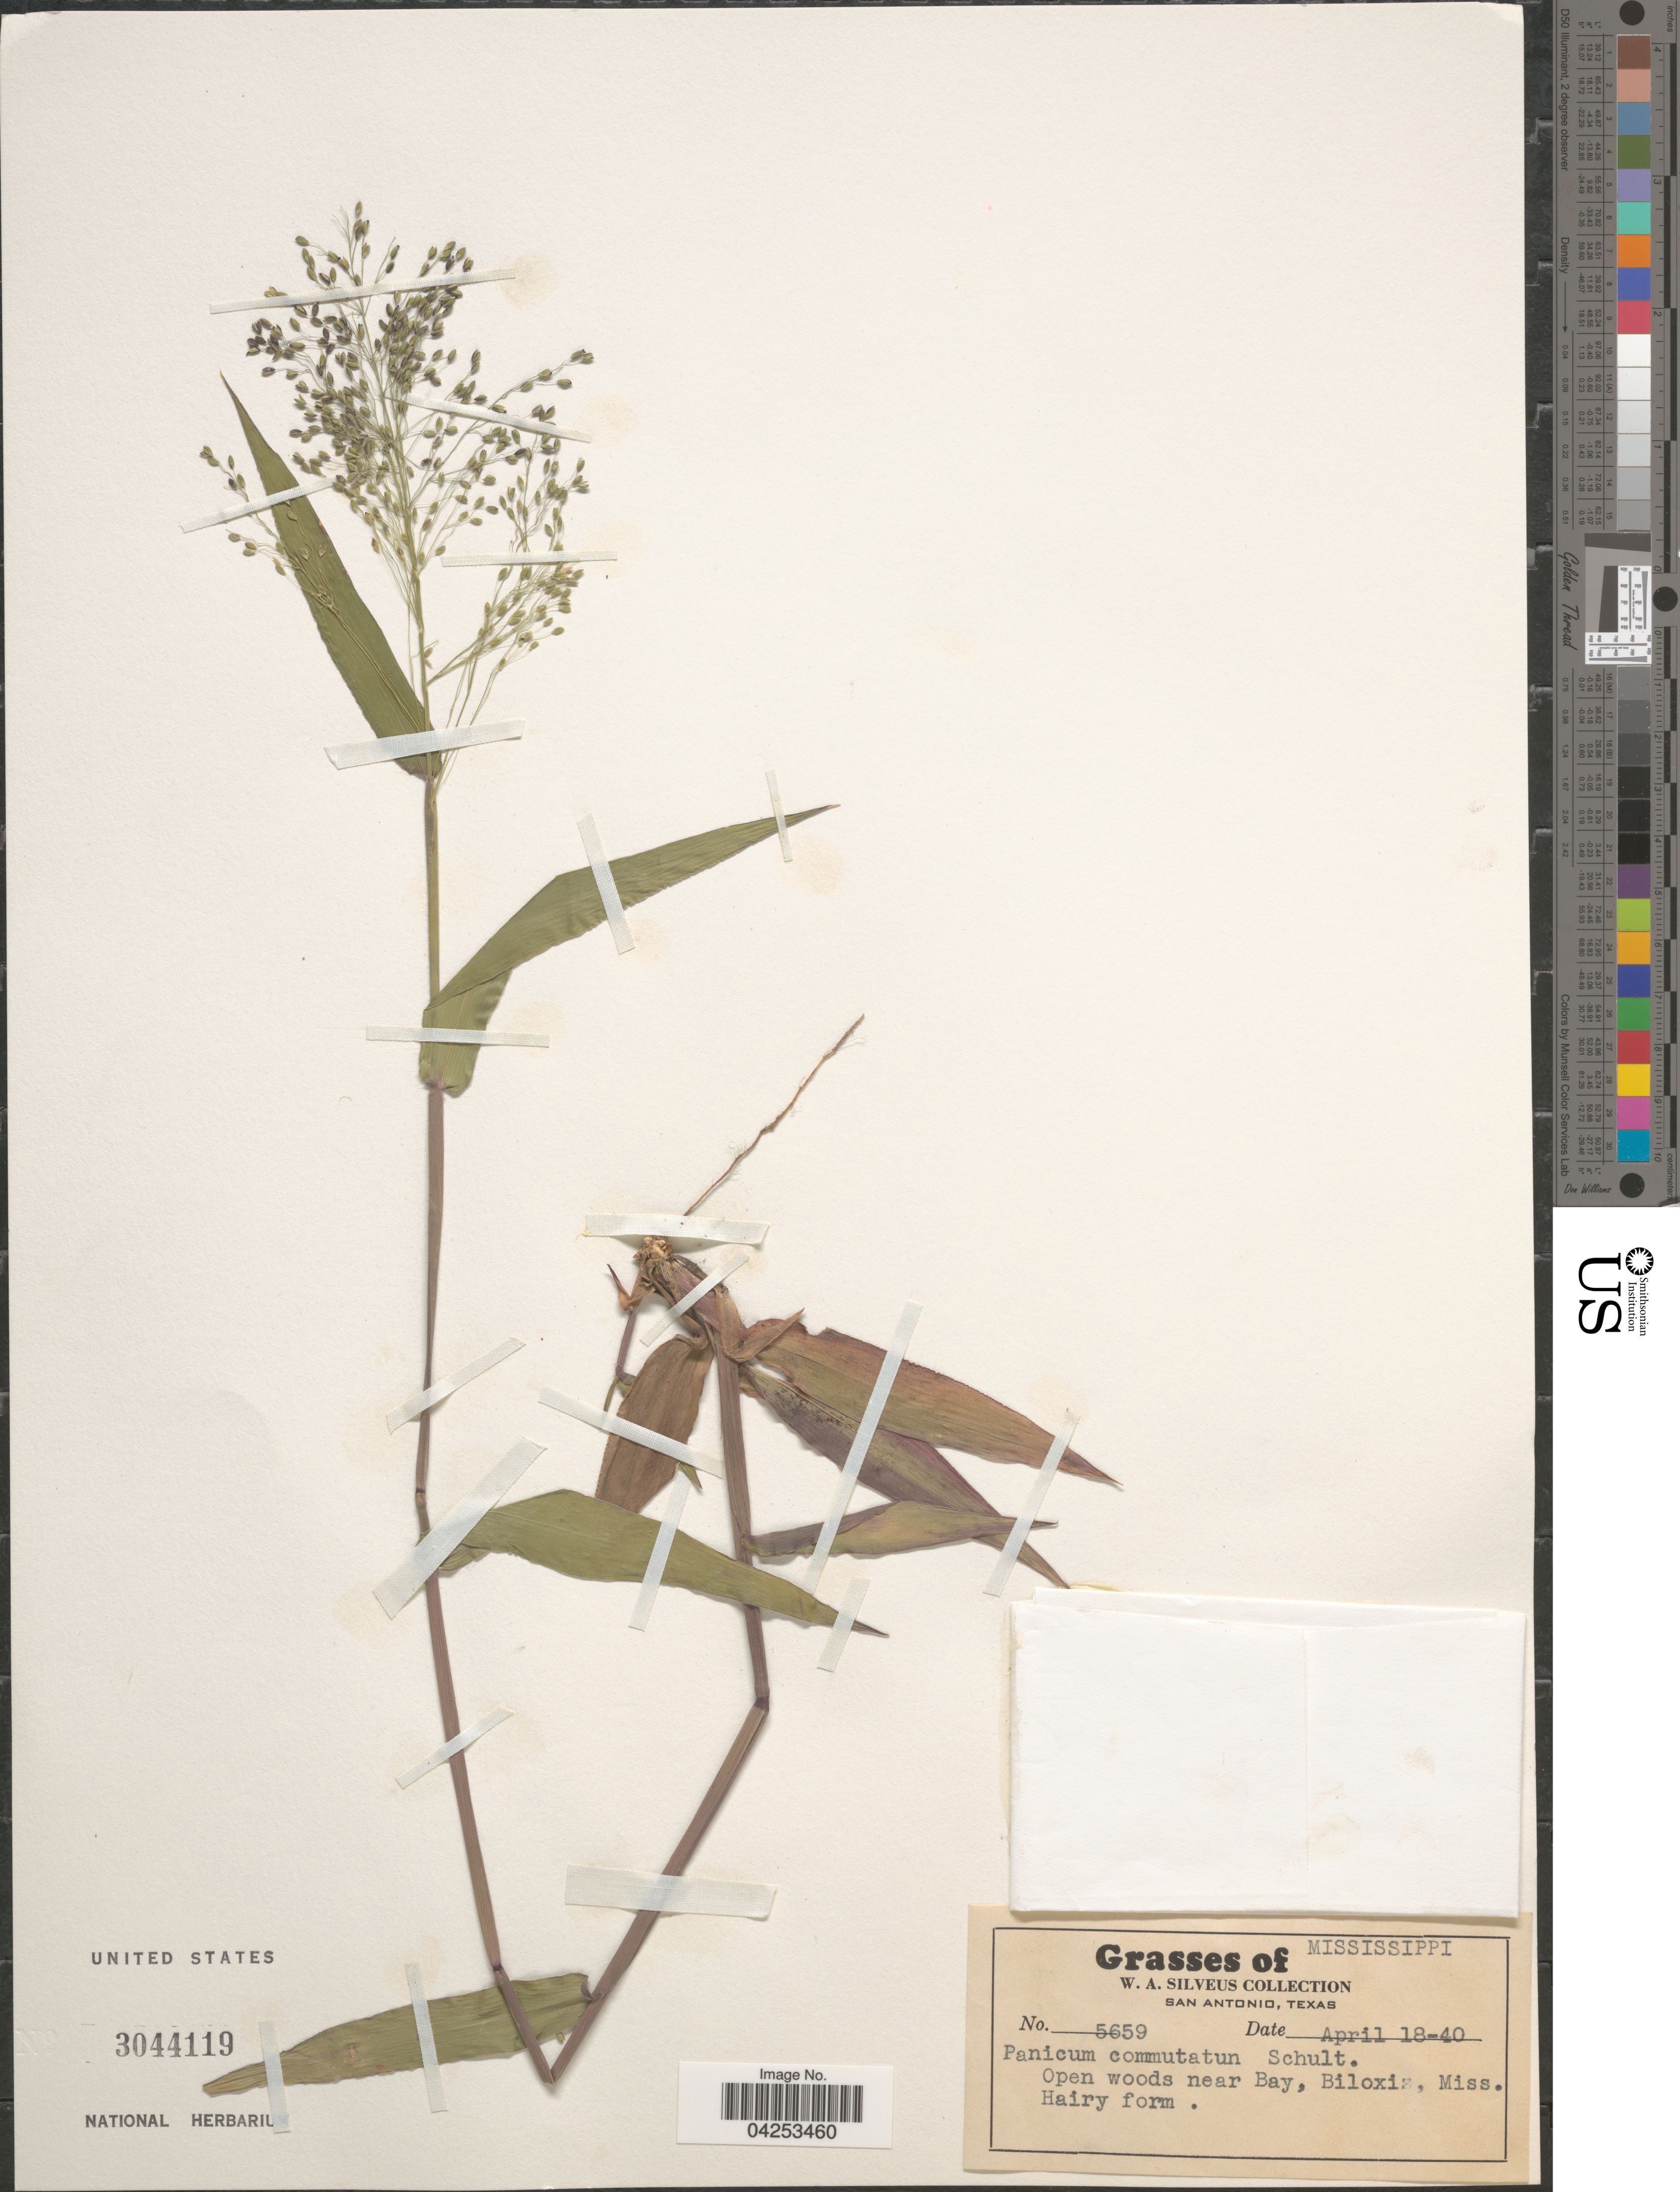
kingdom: Plantae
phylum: Tracheophyta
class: Liliopsida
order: Poales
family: Poaceae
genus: Dichanthelium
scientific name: Dichanthelium commutatum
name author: (Schult.) Gould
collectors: W. Silveus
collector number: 5659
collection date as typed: Transcribed d/m/y: 18/4/40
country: United States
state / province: Mississippi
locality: Open woods near Bay, Biloxia.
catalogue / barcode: US 3044119